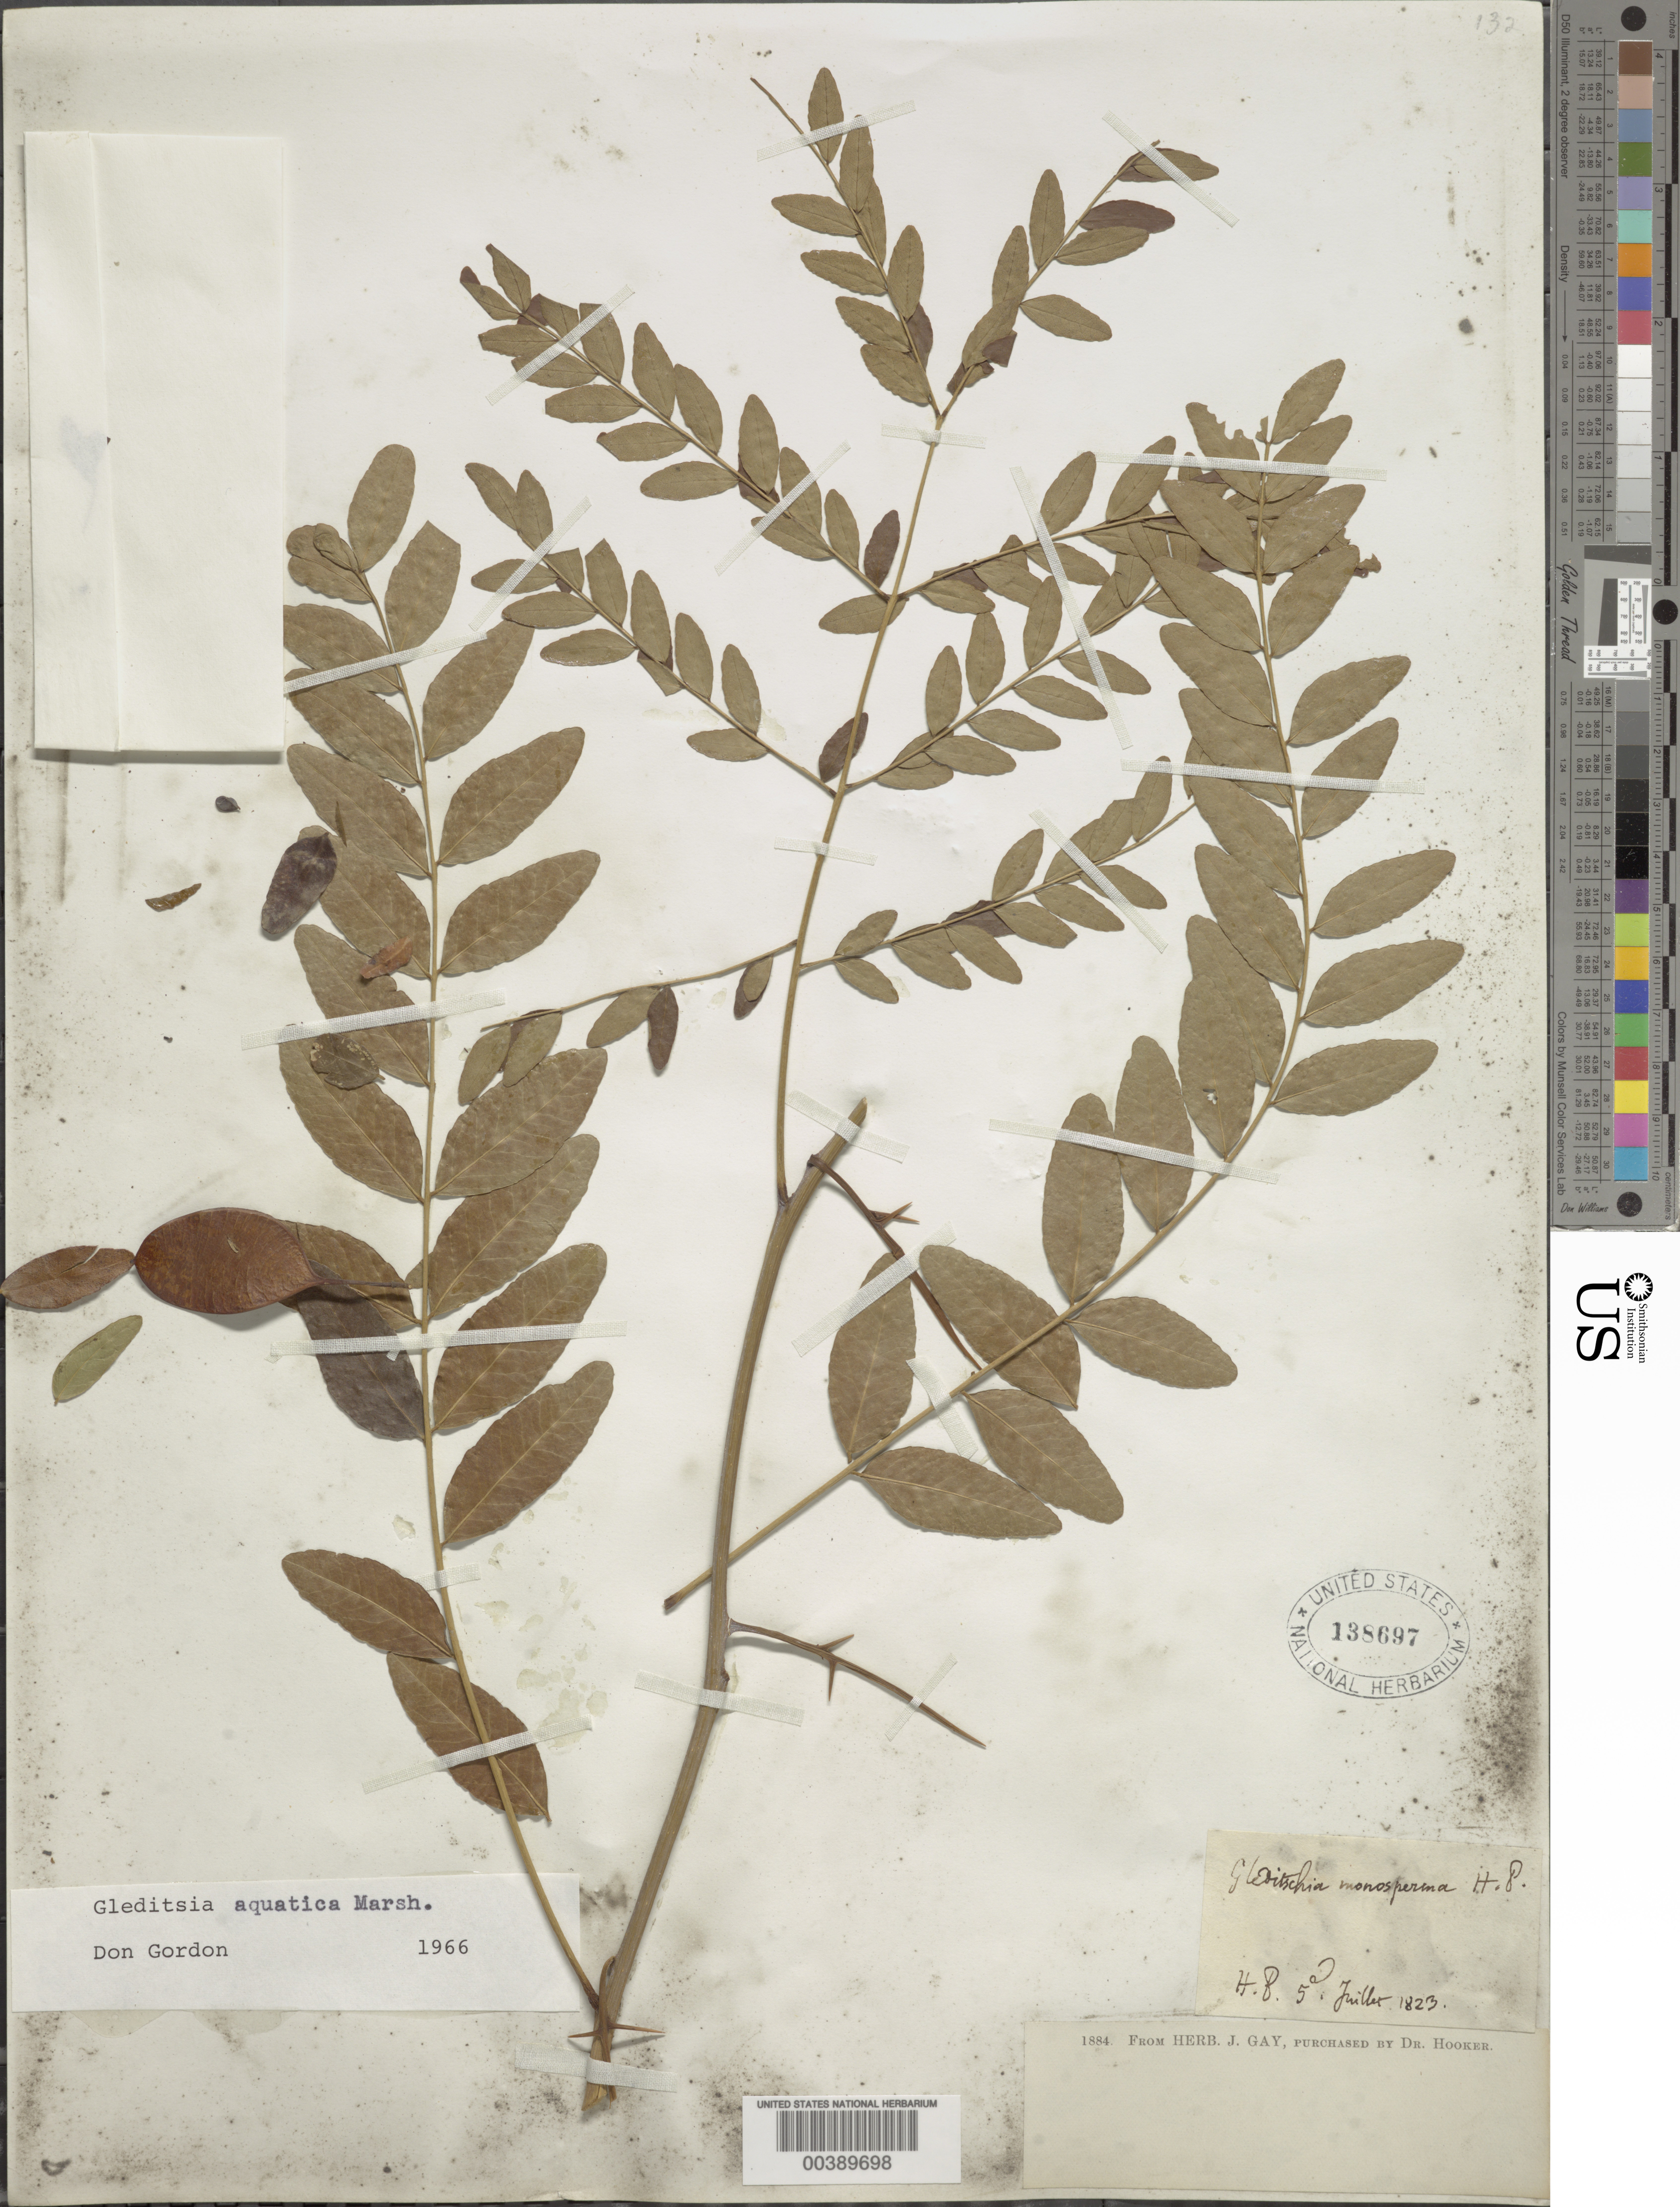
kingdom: Plantae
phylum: Tracheophyta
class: Magnoliopsida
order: Fabales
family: Fabaceae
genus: Gleditsia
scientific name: Gleditsia aquatica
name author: Marshall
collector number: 5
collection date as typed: Jul 1823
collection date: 1823-07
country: United States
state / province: Washington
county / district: Spokane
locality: Spokane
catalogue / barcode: US 138697